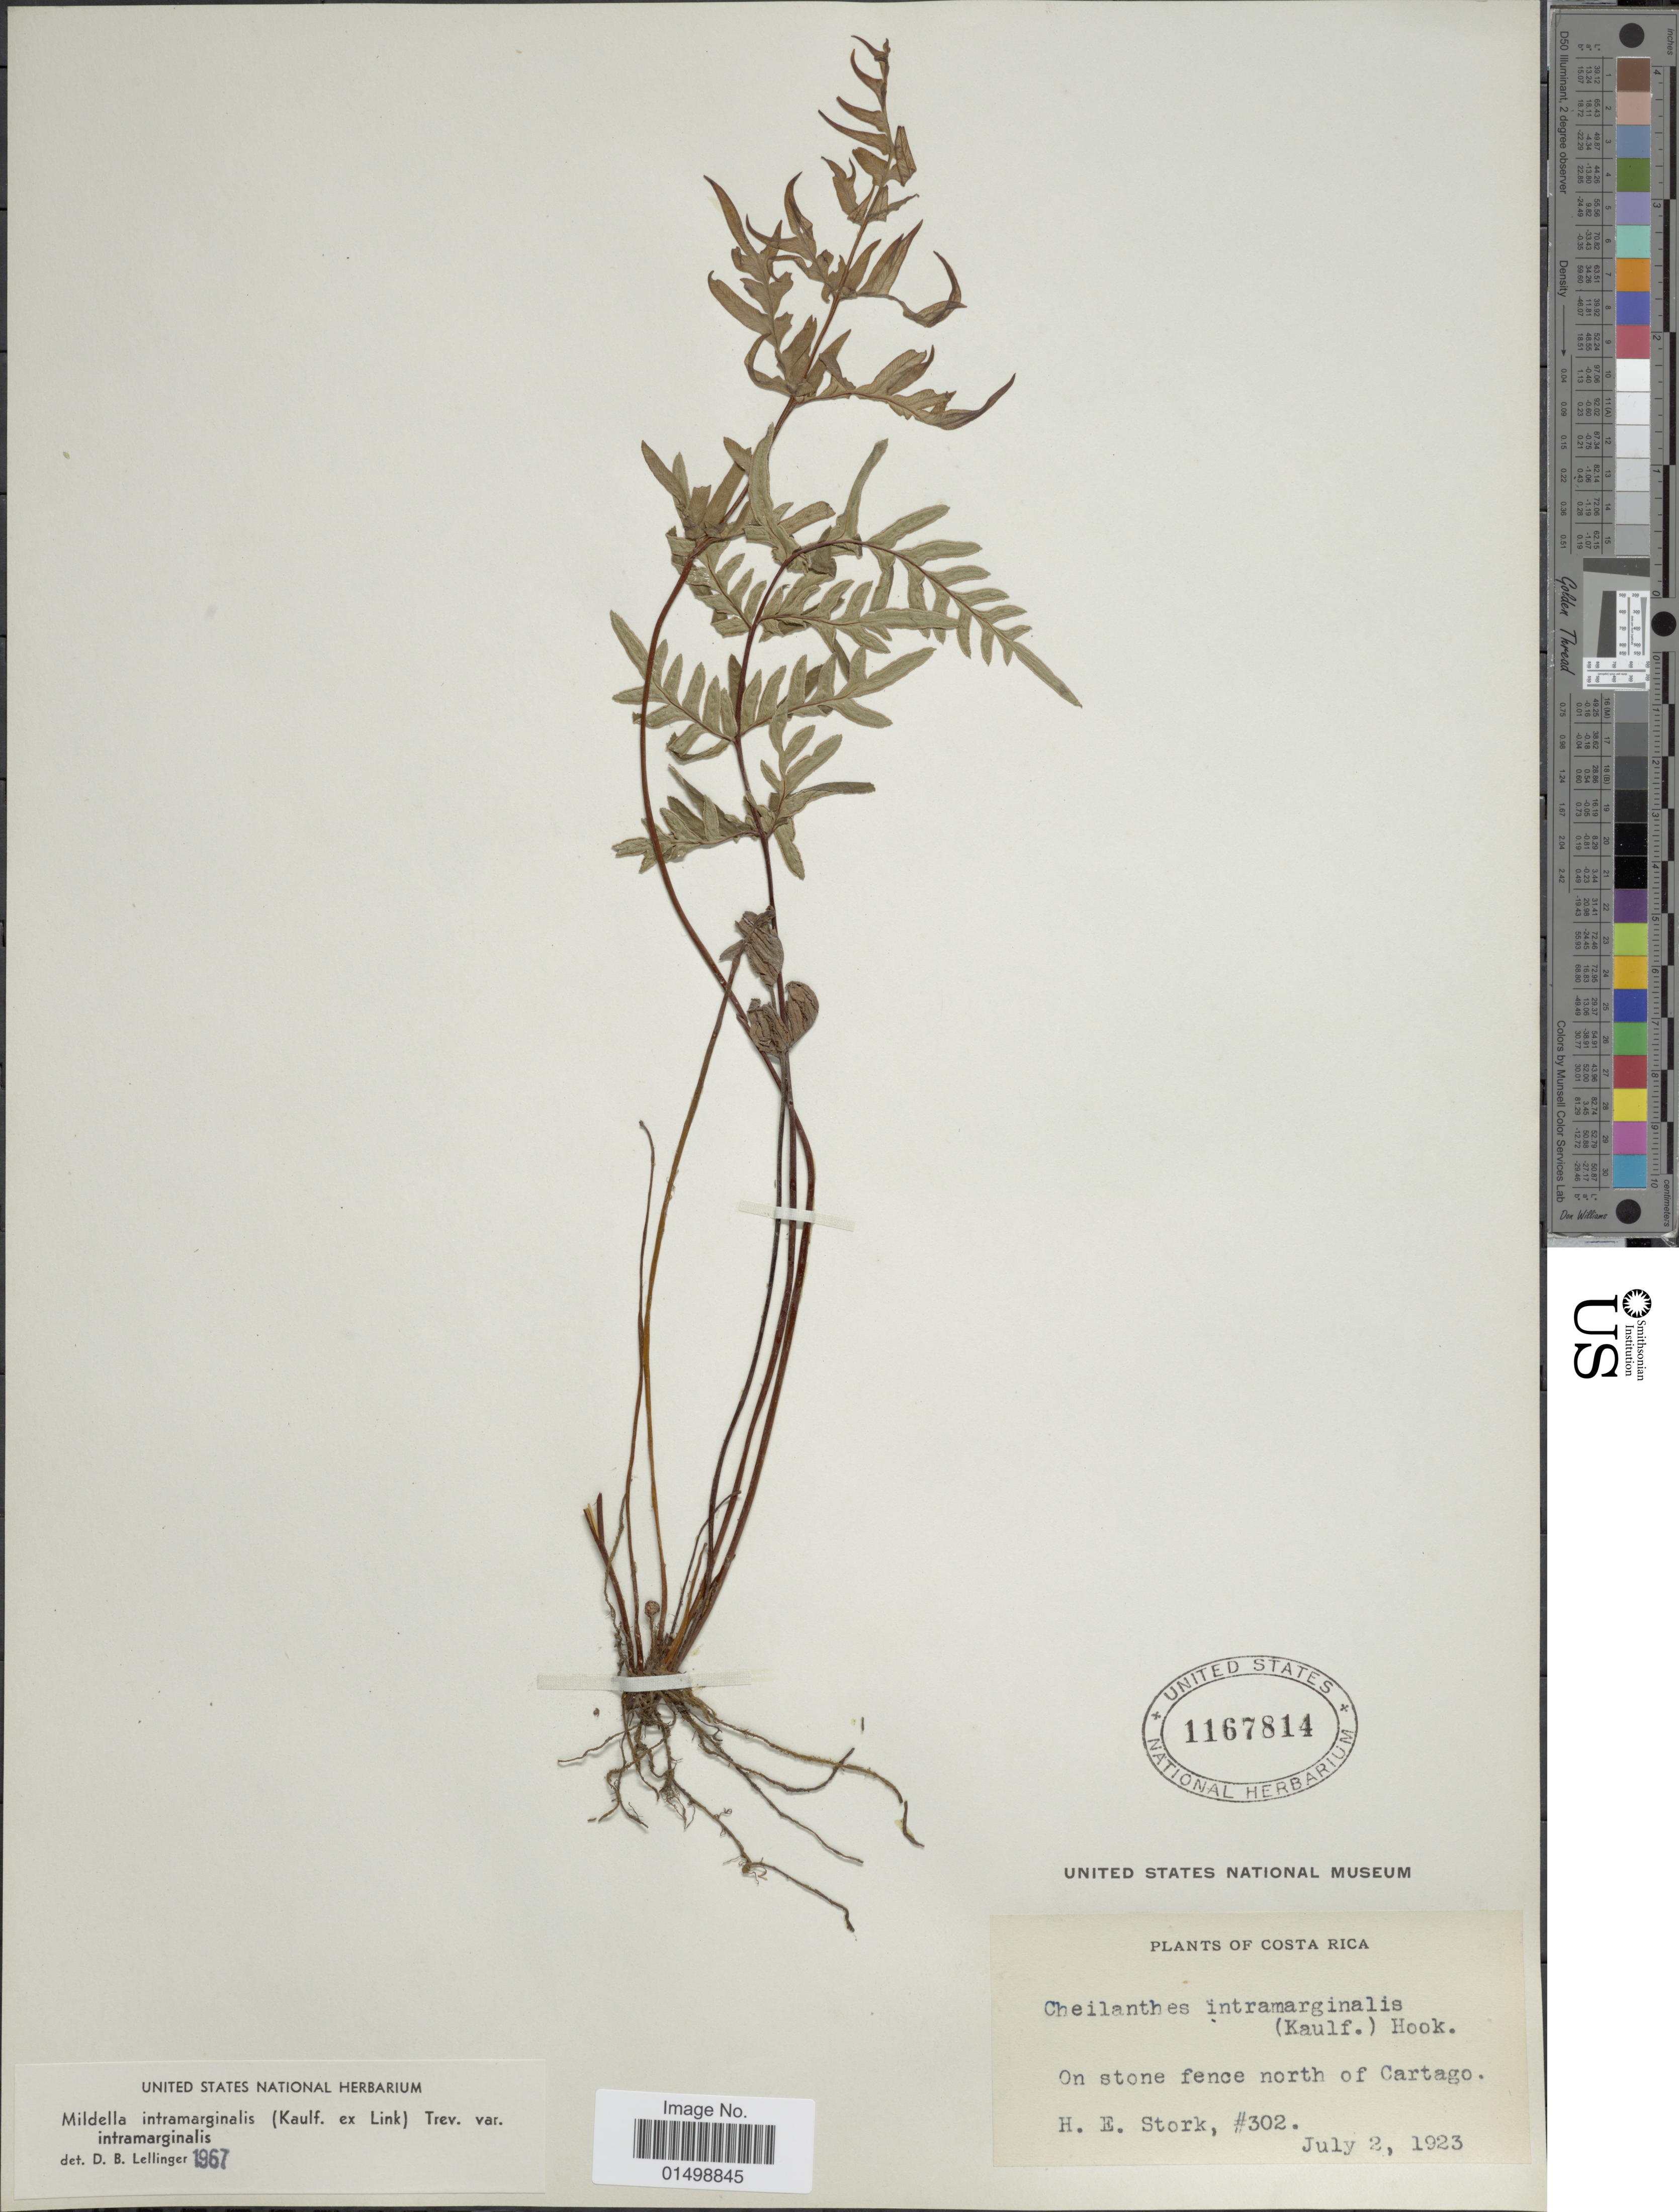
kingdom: Plantae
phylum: Tracheophyta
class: Polypodiopsida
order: Polypodiales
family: Pteridaceae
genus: Cheilanthes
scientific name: Cheilanthes intramarginalis var. intramarginalis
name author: (Kaulf.) Hook.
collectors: H. E. Stork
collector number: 302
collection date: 1923-07-02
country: Costa Rica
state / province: Cartago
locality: On stone fence north of Cartago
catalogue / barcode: US 1167814